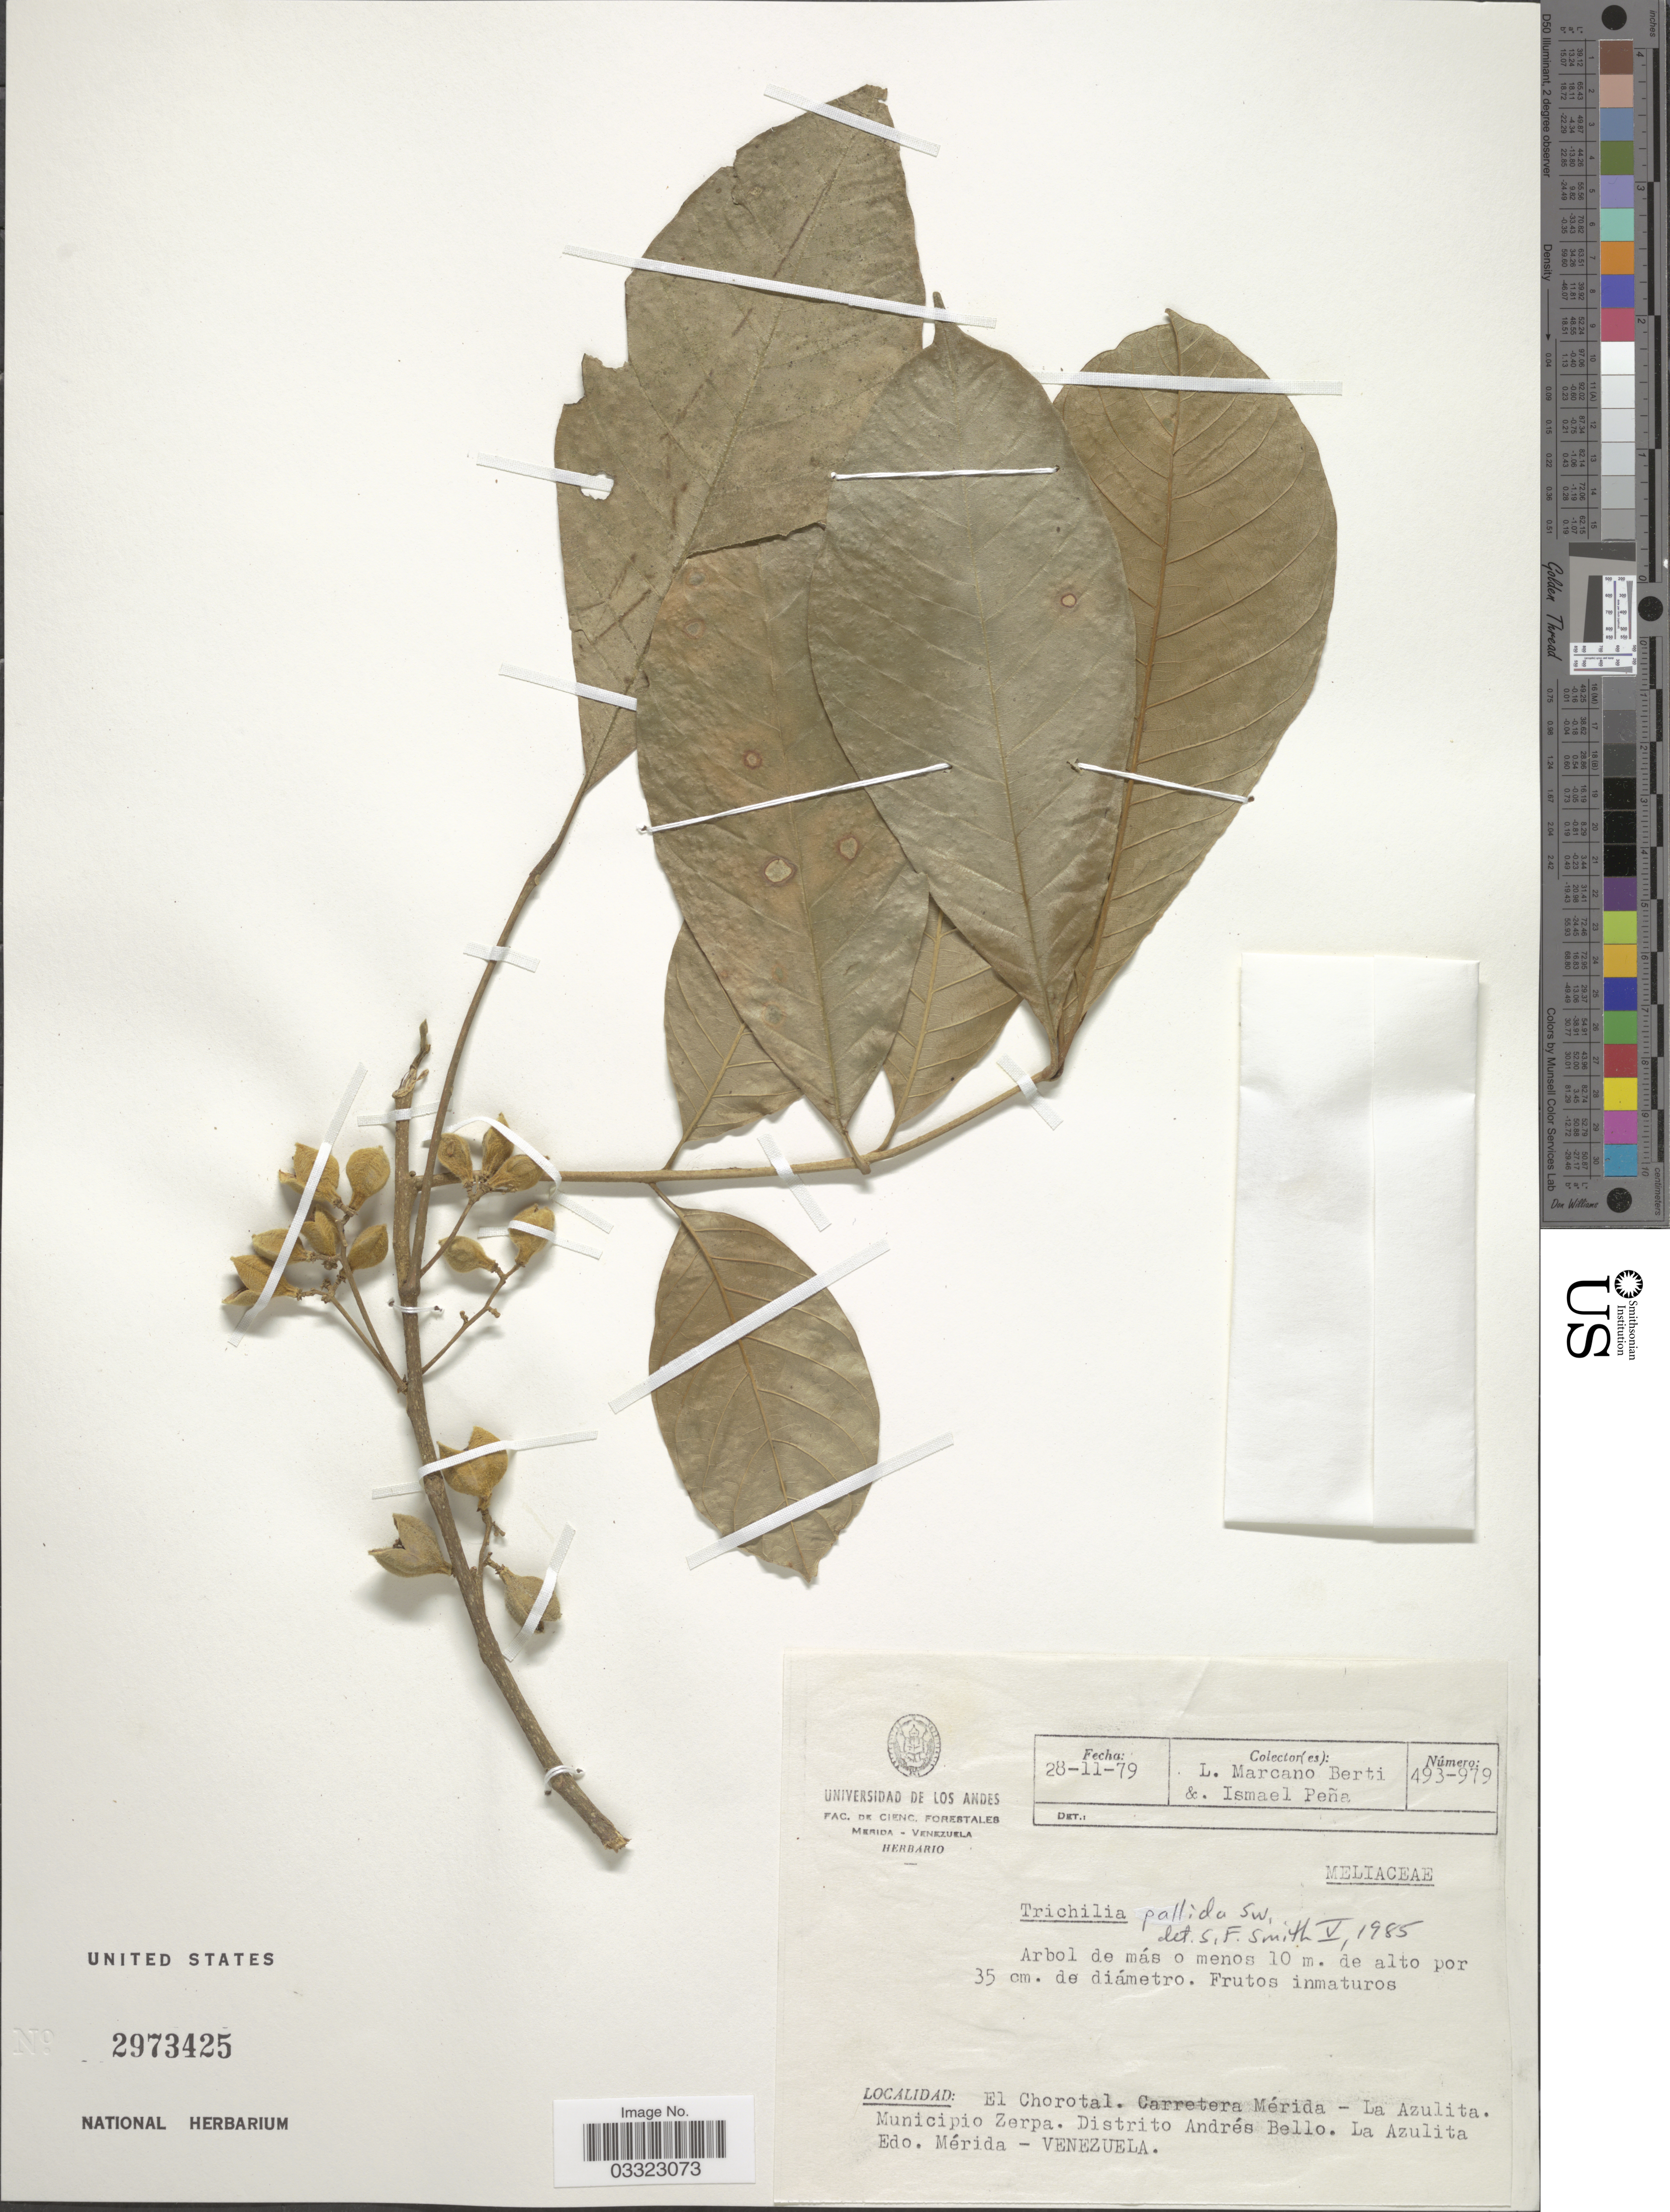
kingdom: Plantae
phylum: Tracheophyta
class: Magnoliopsida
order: Sapindales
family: Meliaceae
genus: Trichilia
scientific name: Trichilia pallida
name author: Sw.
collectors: L. Marcano-Berti & I. Pena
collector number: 493-979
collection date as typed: Transcribed d/m/y: 28/11/79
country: Venezuela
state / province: Mérida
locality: El Chorotal. Carretera Mérida - La Azulita. Municipio Zerpa. Distrito Andrés Bello. La Azulita.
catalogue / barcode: US 2973425